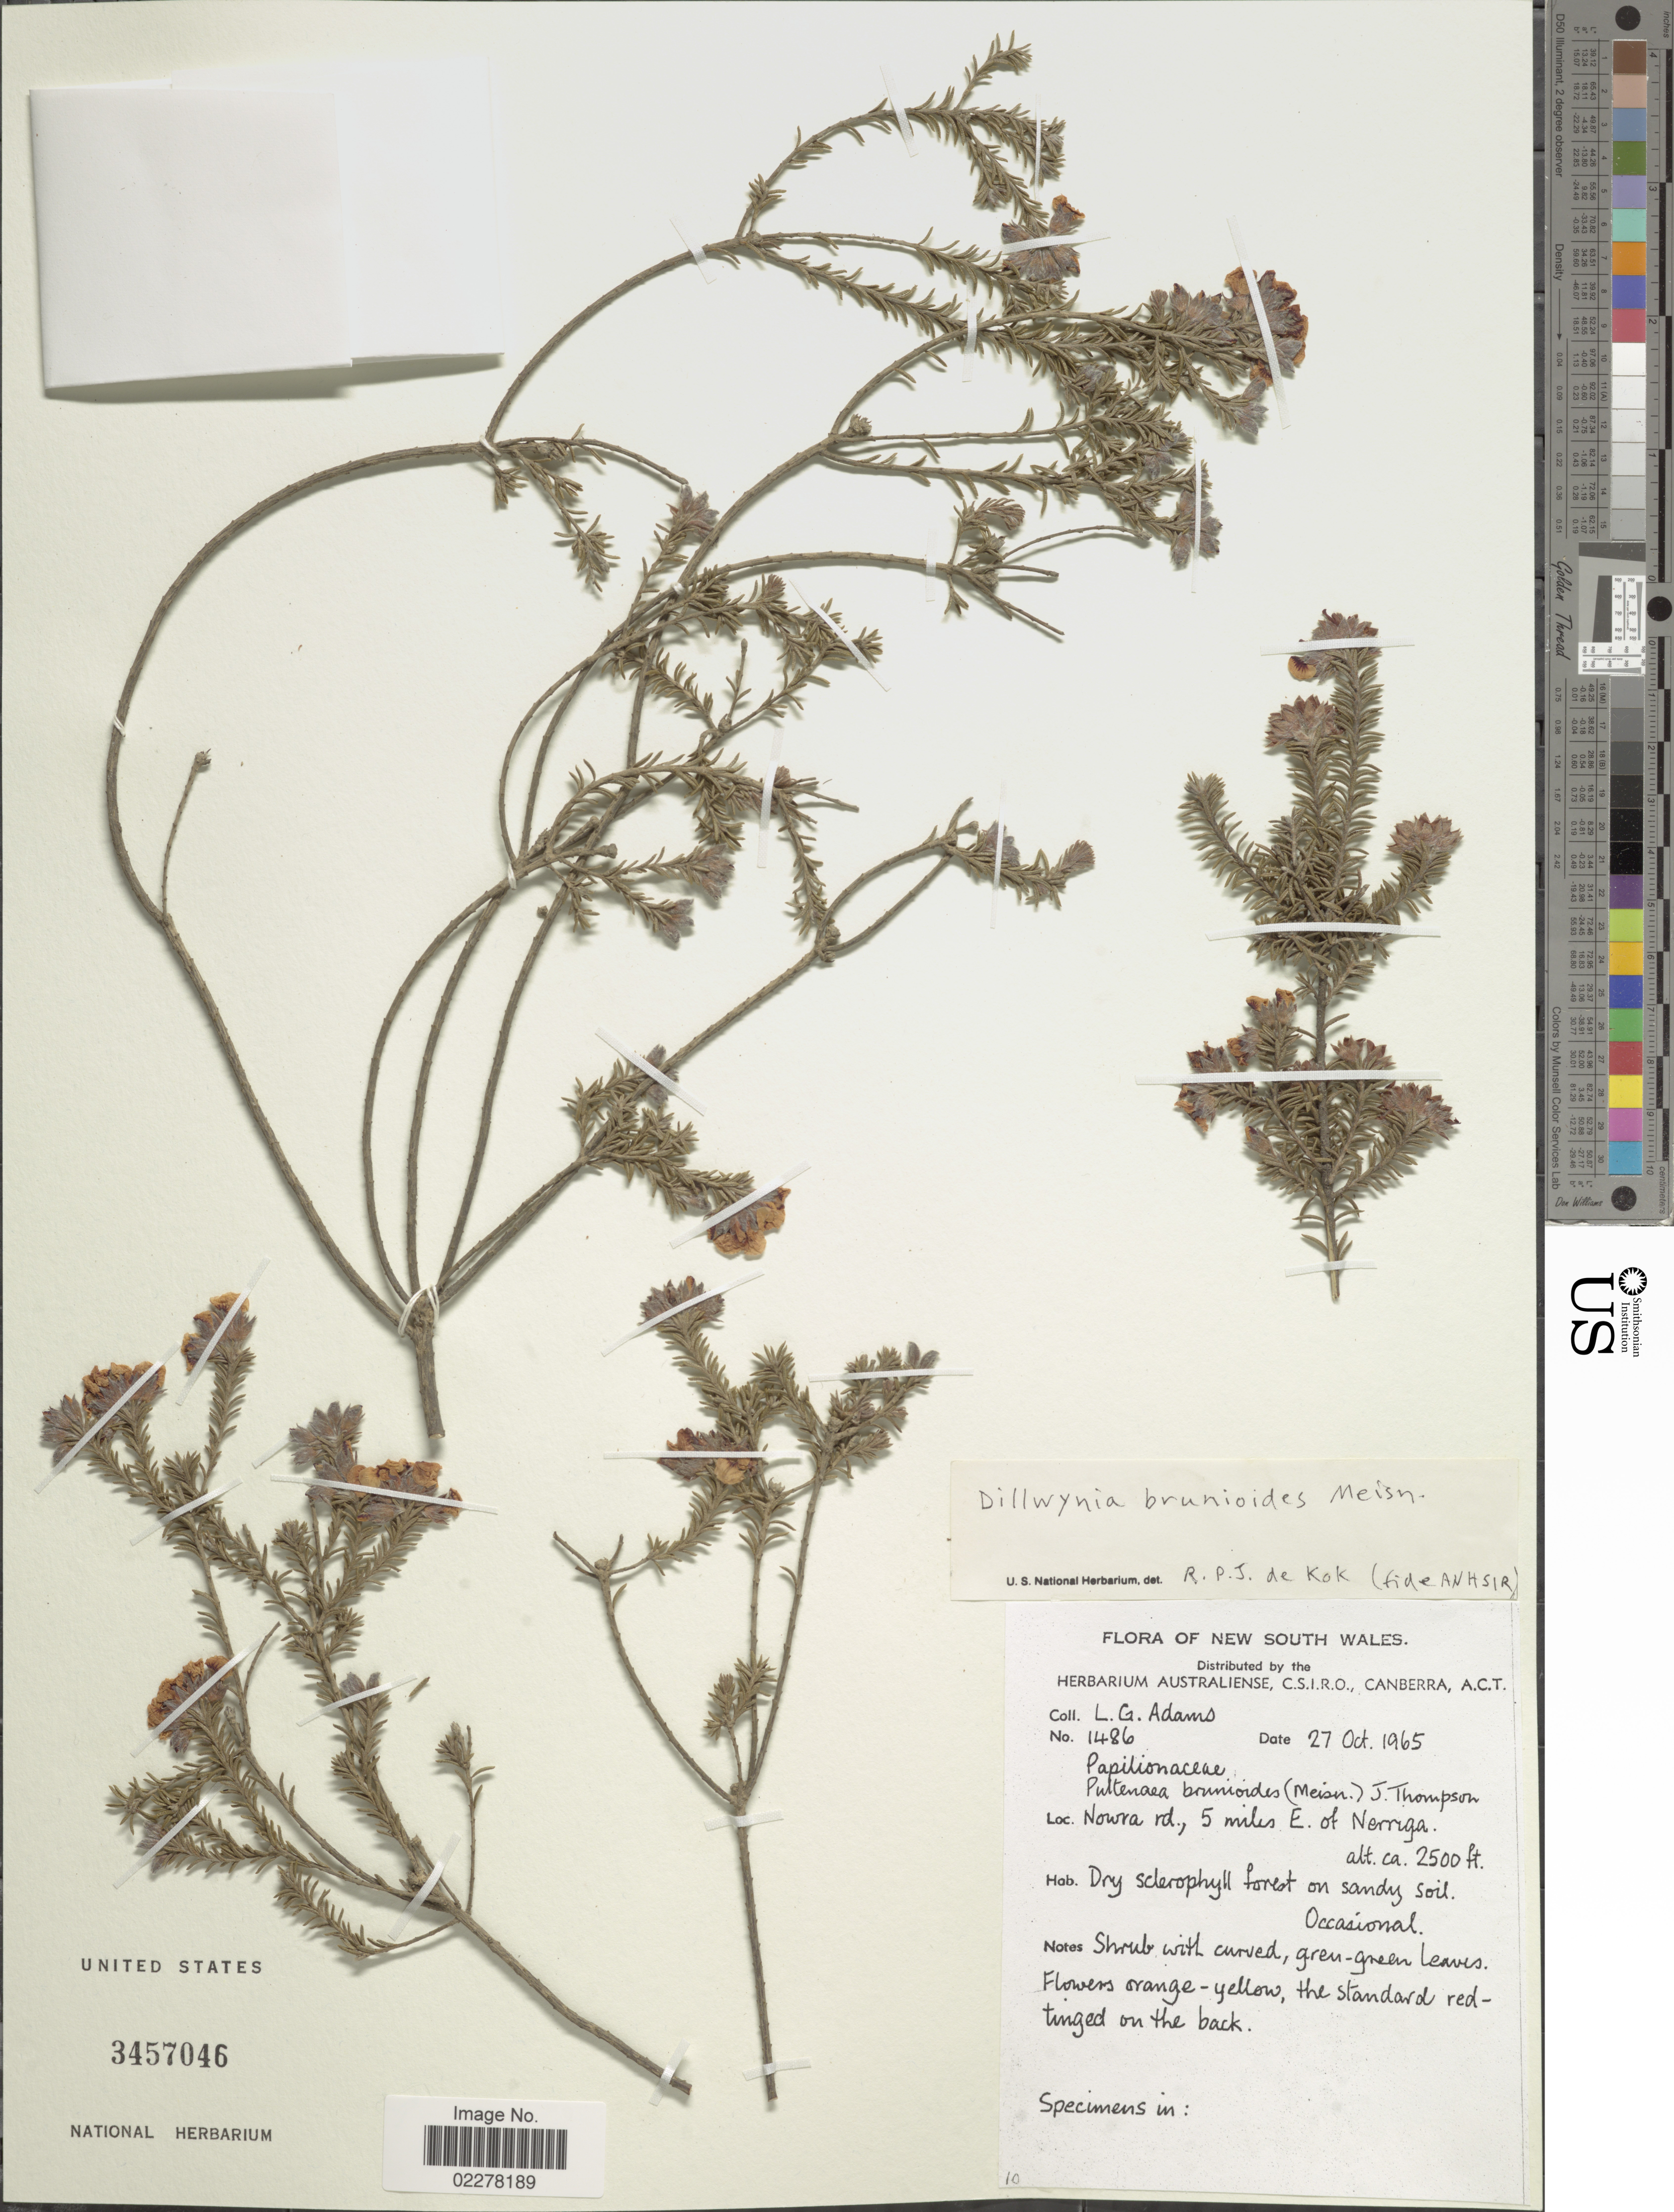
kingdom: Plantae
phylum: Tracheophyta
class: Magnoliopsida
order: Fabales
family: Fabaceae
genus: Dillwynia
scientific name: Dillwynia brunioides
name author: Meissner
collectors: L. G. Adams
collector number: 1486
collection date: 1965-10-27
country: Australia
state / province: New South Wales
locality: Nowra rd., 5 miles E of Nerriga.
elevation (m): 762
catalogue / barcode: US 3457046